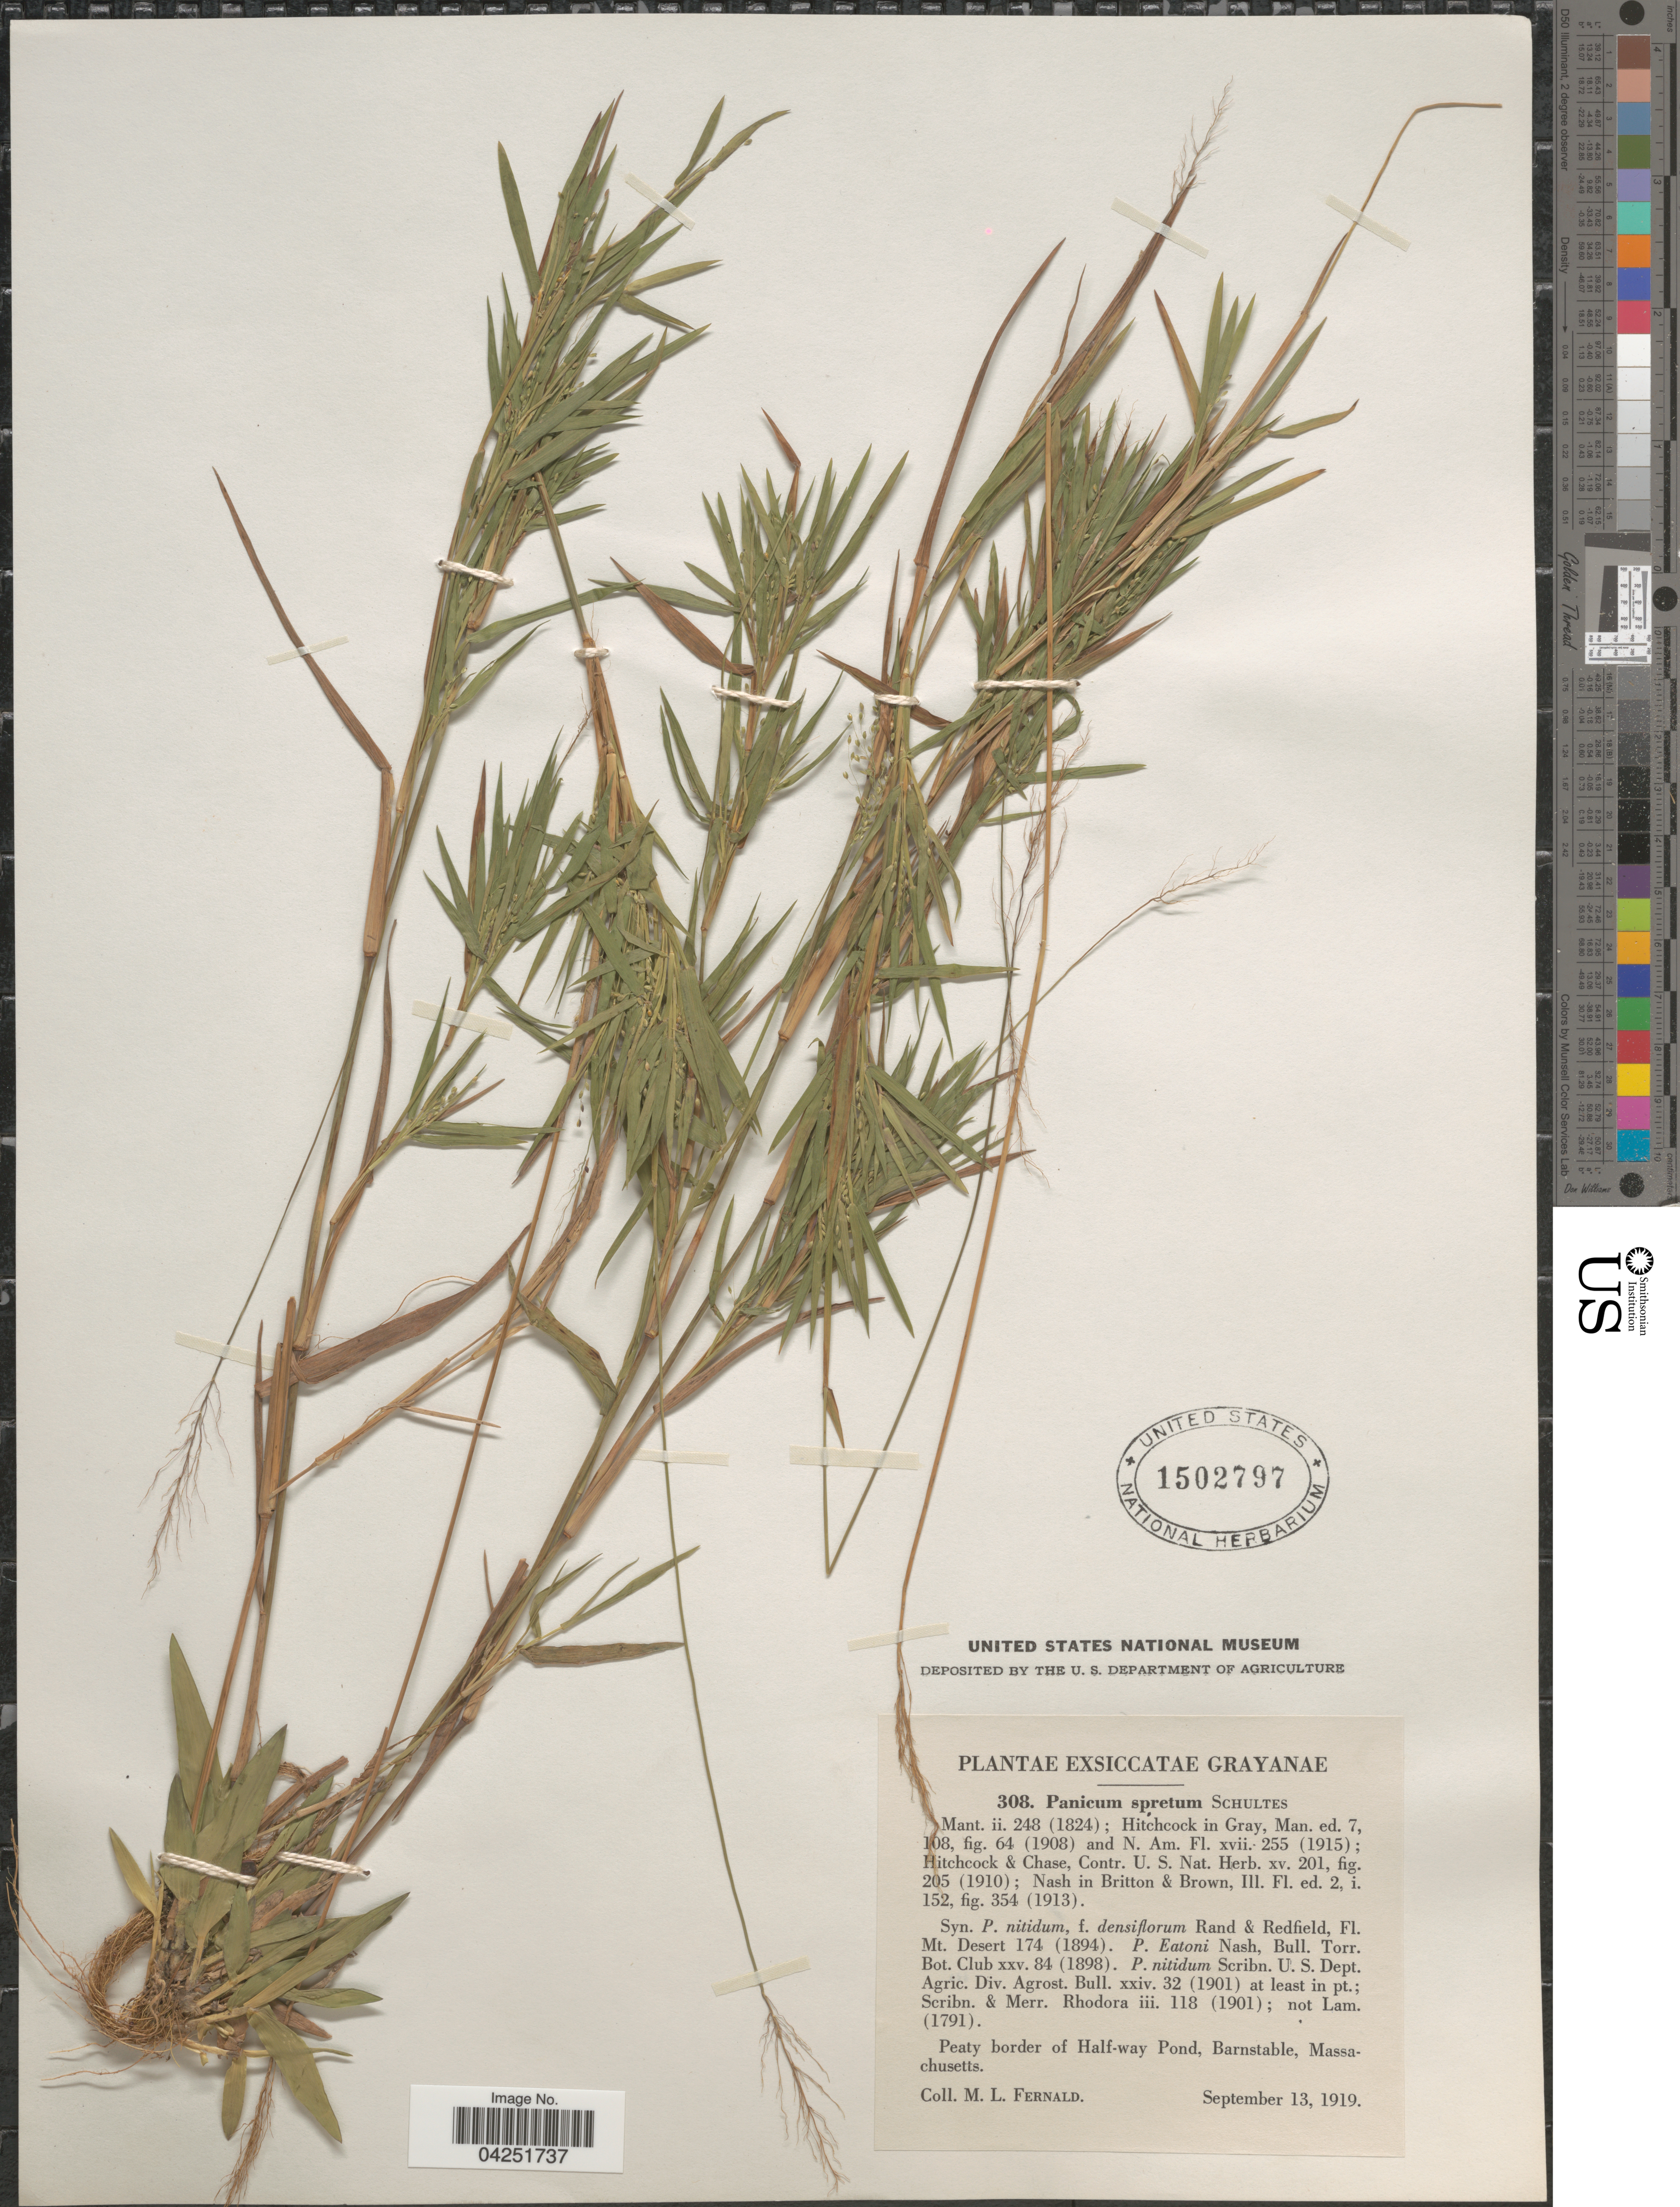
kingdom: Plantae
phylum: Tracheophyta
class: Liliopsida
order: Poales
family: Poaceae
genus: Dichanthelium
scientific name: Dichanthelium acuminatum var. densiflorum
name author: (Rand & Redfield) Gould & C.A. Clark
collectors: M. L. Fernald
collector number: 308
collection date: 1919-09-13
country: United States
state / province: Massachusetts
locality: Peaty border of Half-way Pond, Barnstable.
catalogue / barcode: US 1502797